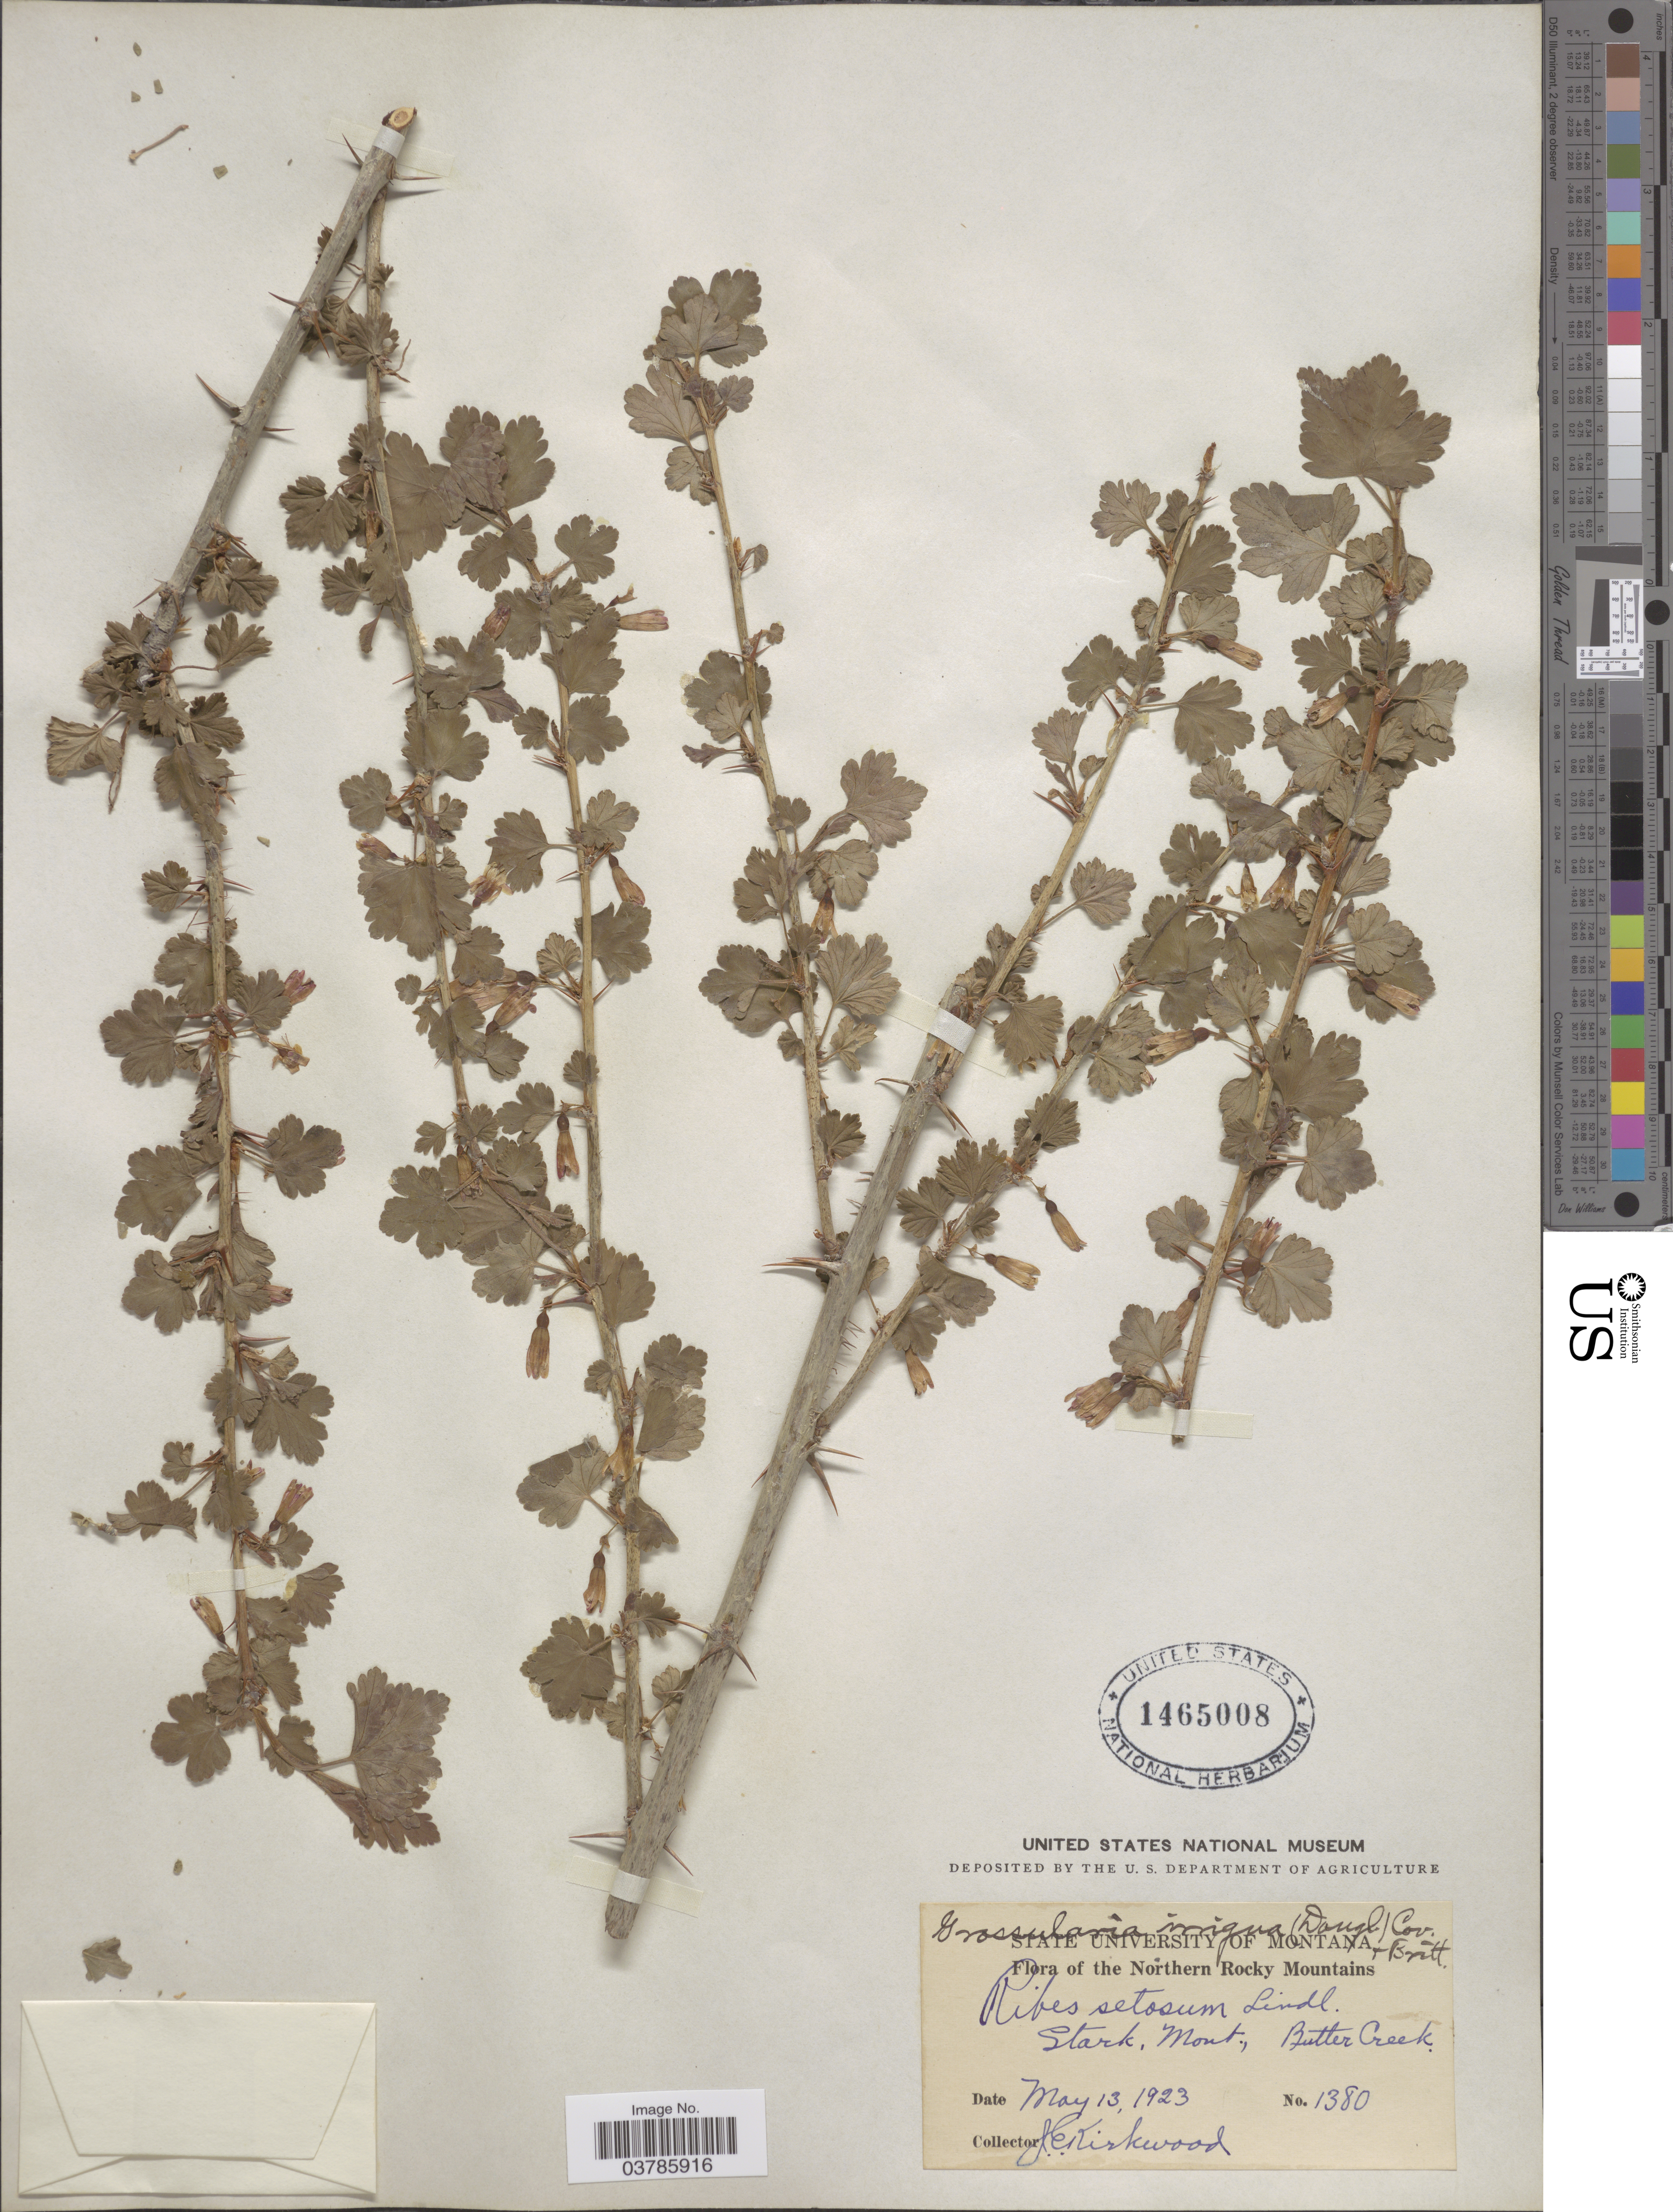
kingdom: Plantae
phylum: Tracheophyta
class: Magnoliopsida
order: Saxifragales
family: Grossulariaceae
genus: Ribes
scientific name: Ribes oxyacanthoides var. irriguum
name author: (Douglas) Jancz.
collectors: J. Kirkwood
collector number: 1380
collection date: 1923-05-13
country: United States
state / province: Montana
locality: Northern Rocky Mountains. Stark, Mont, Butter Creek.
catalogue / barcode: US 1465008